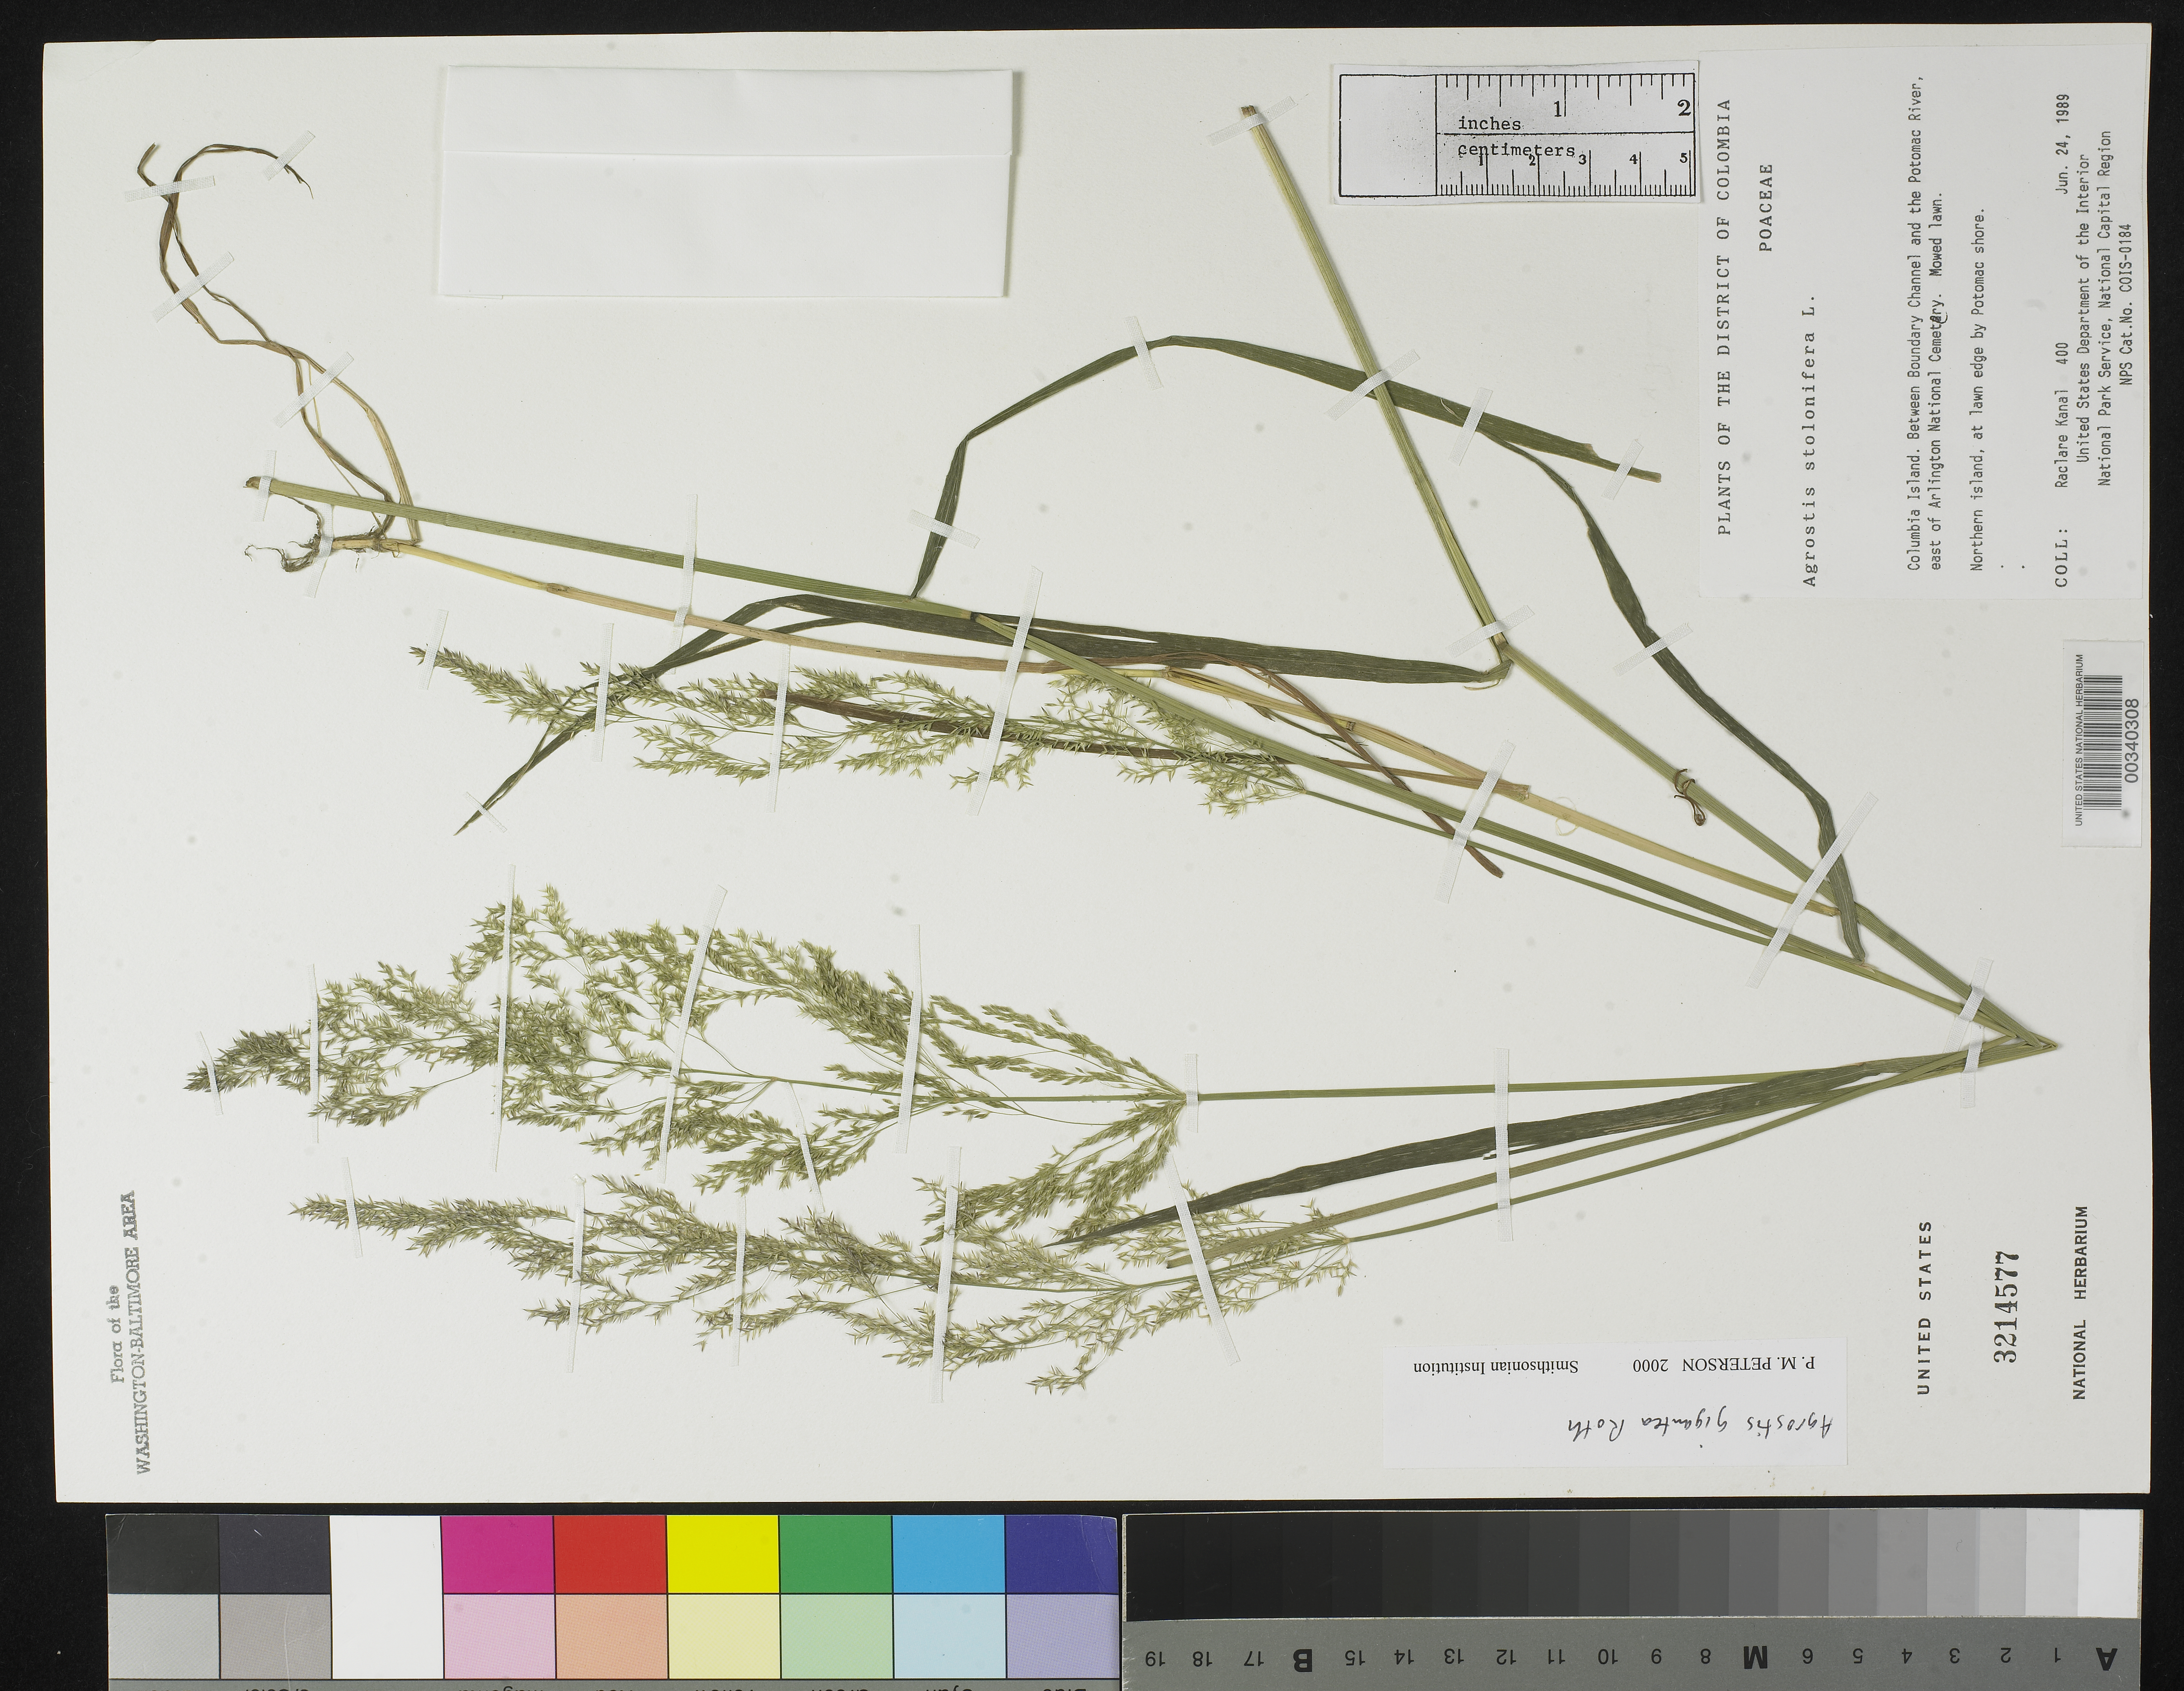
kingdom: Plantae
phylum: Tracheophyta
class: Liliopsida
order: Poales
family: Poaceae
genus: Agrostis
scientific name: Agrostis gigantea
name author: Roth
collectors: R. Kanal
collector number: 400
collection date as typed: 24 Jun 1989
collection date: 1989-06-24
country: United States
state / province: District of Columbia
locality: Columbia Island. E of Arlington National Cemetery Rock Creek Park and Vicinity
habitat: At lawn edge by Potomac shore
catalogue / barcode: US 3214577